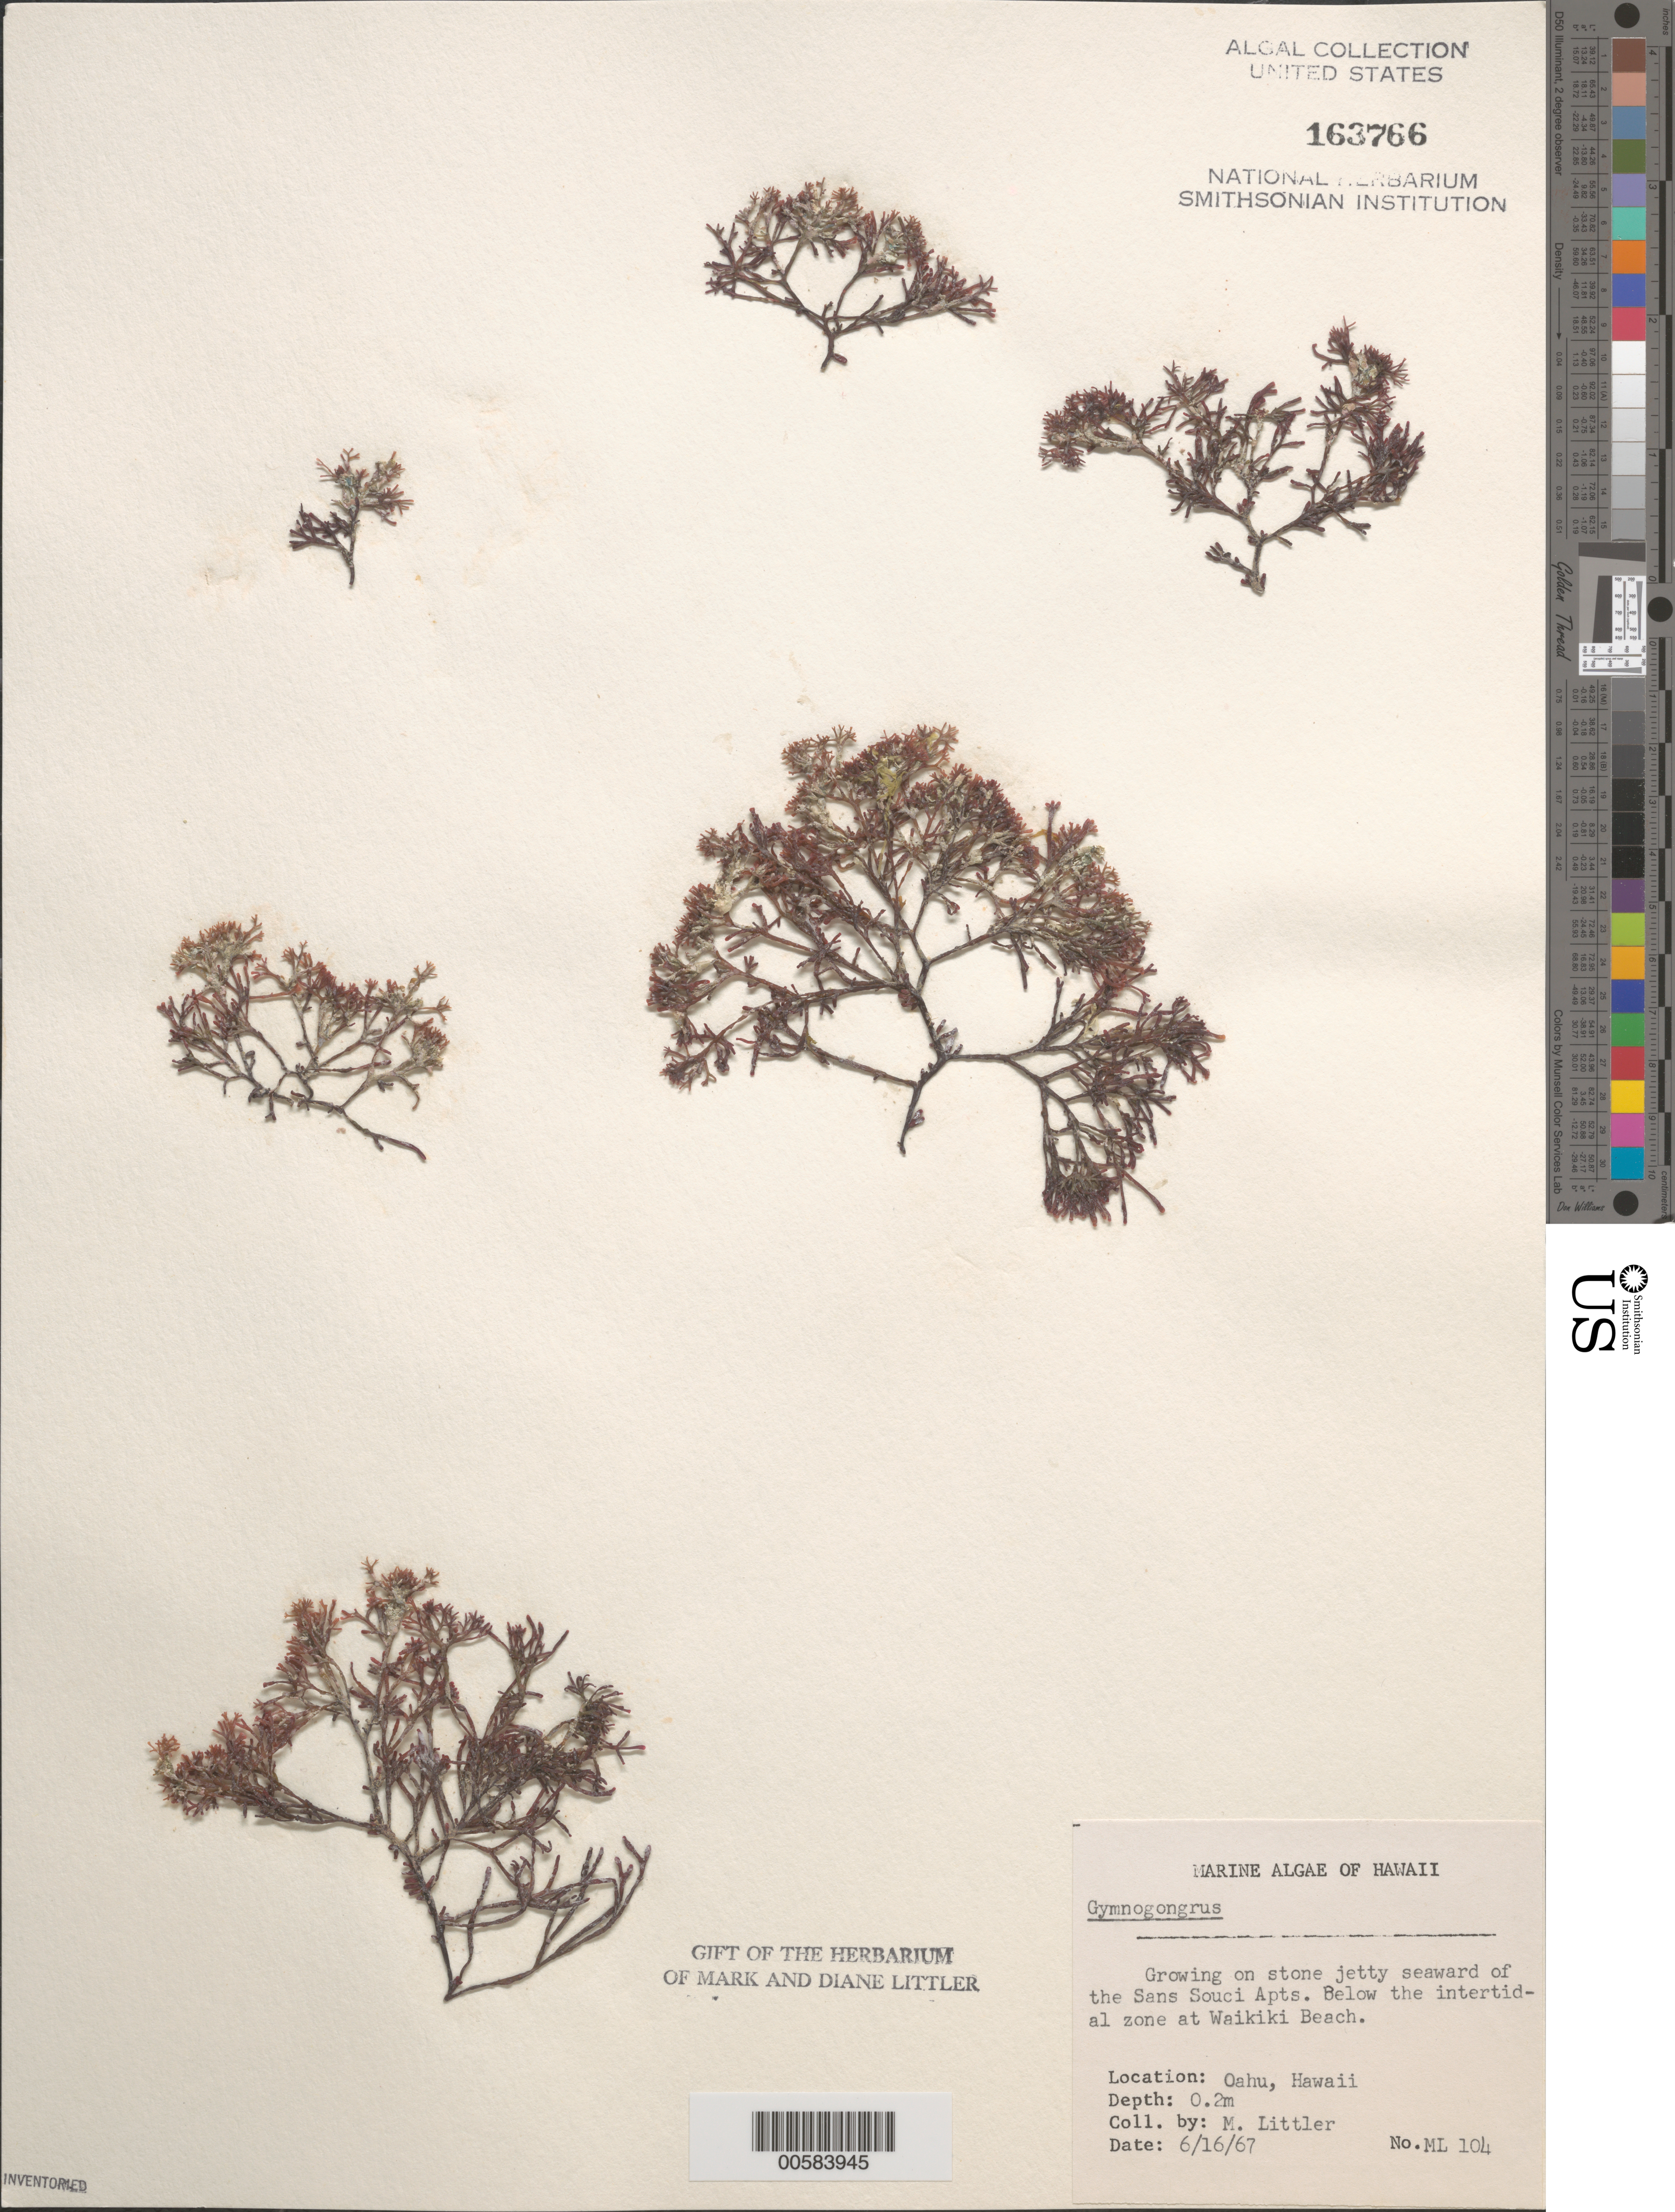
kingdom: Plantae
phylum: Rhodophyta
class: Florideophyceae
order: Gigartinales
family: Phyllophoraceae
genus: Gymnogongrus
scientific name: Gymnogongrus sp.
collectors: M. M. Littler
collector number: ML 104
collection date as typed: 16 Jun 1967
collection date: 1967-06-16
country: United States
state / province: Hawaii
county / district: Honolulu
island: Oahu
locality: Waikiki Beach near Sans Souci Apartments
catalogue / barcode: US 163766